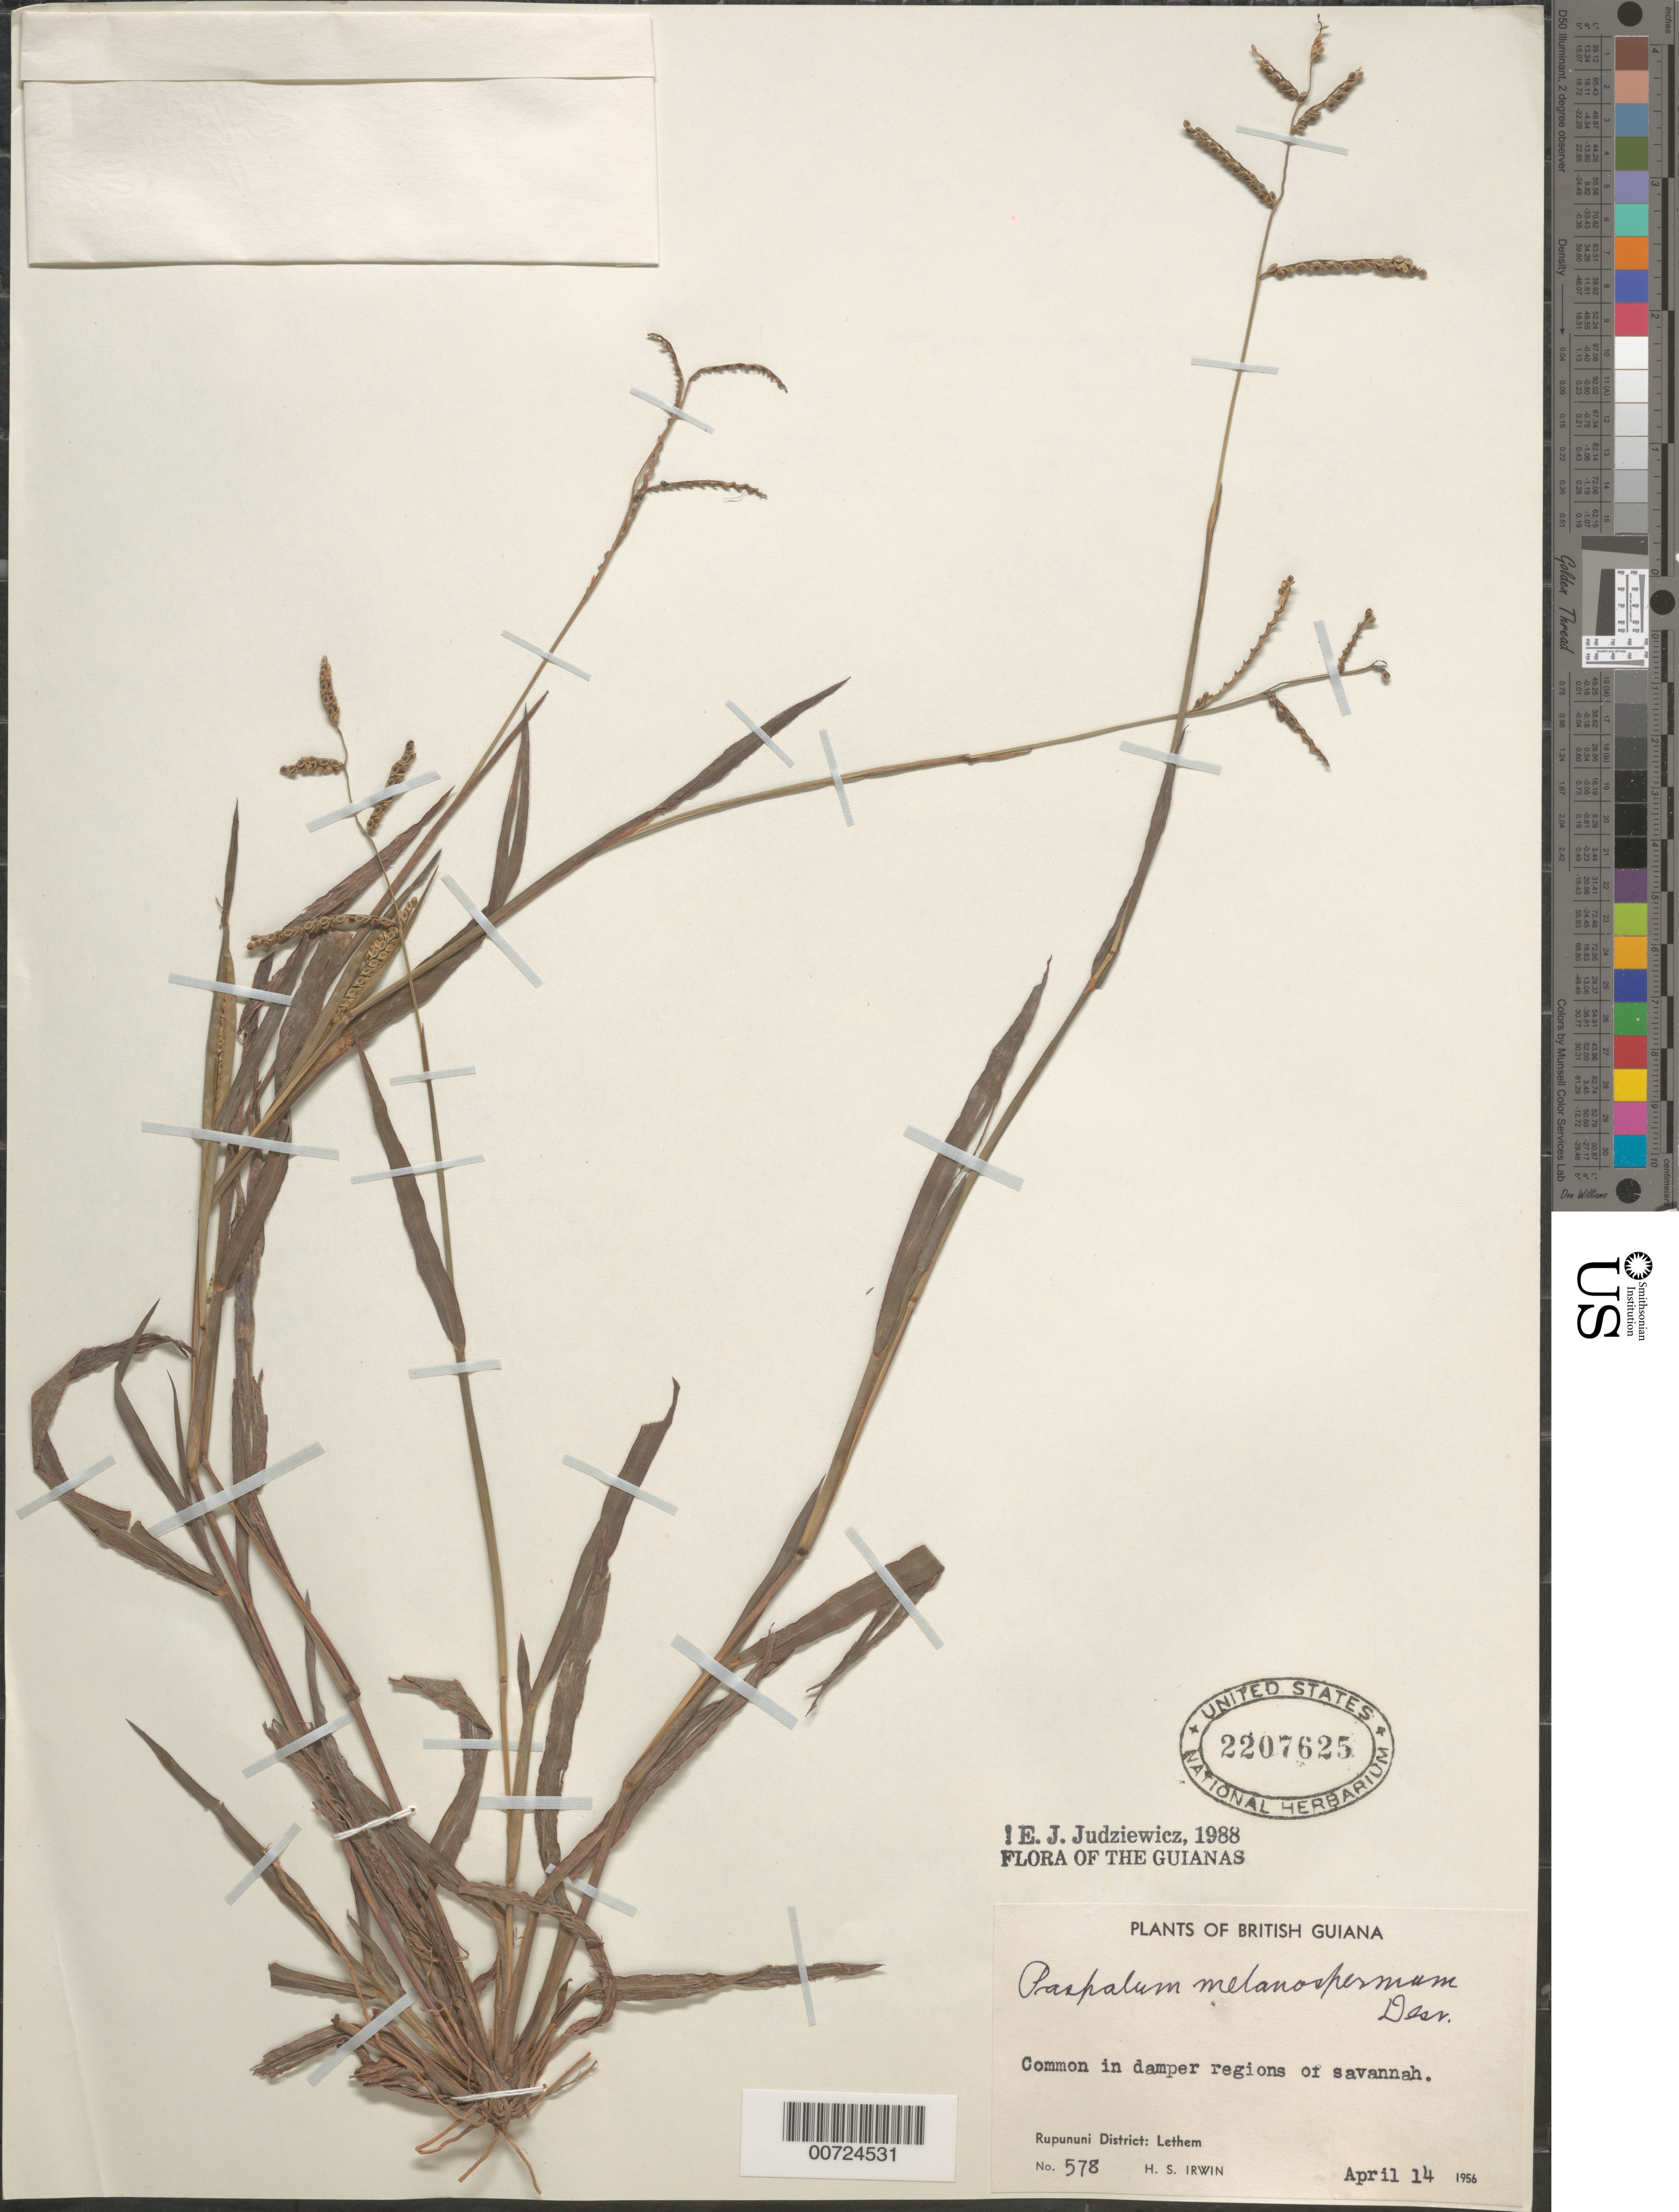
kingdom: Plantae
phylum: Tracheophyta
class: Liliopsida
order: Poales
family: Poaceae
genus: Paspalum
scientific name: Paspalum melanospermum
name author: Desv. ex Poir.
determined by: Judziewicz, E. J.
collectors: H. Irwin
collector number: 578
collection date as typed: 14-Apr-56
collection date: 1956-04-14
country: Guyana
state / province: U. Takutu-U. Essequibo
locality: Rupununi Dist., Lethem, 1 mi. N of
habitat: Damper regions of savanna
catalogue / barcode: US 2207625